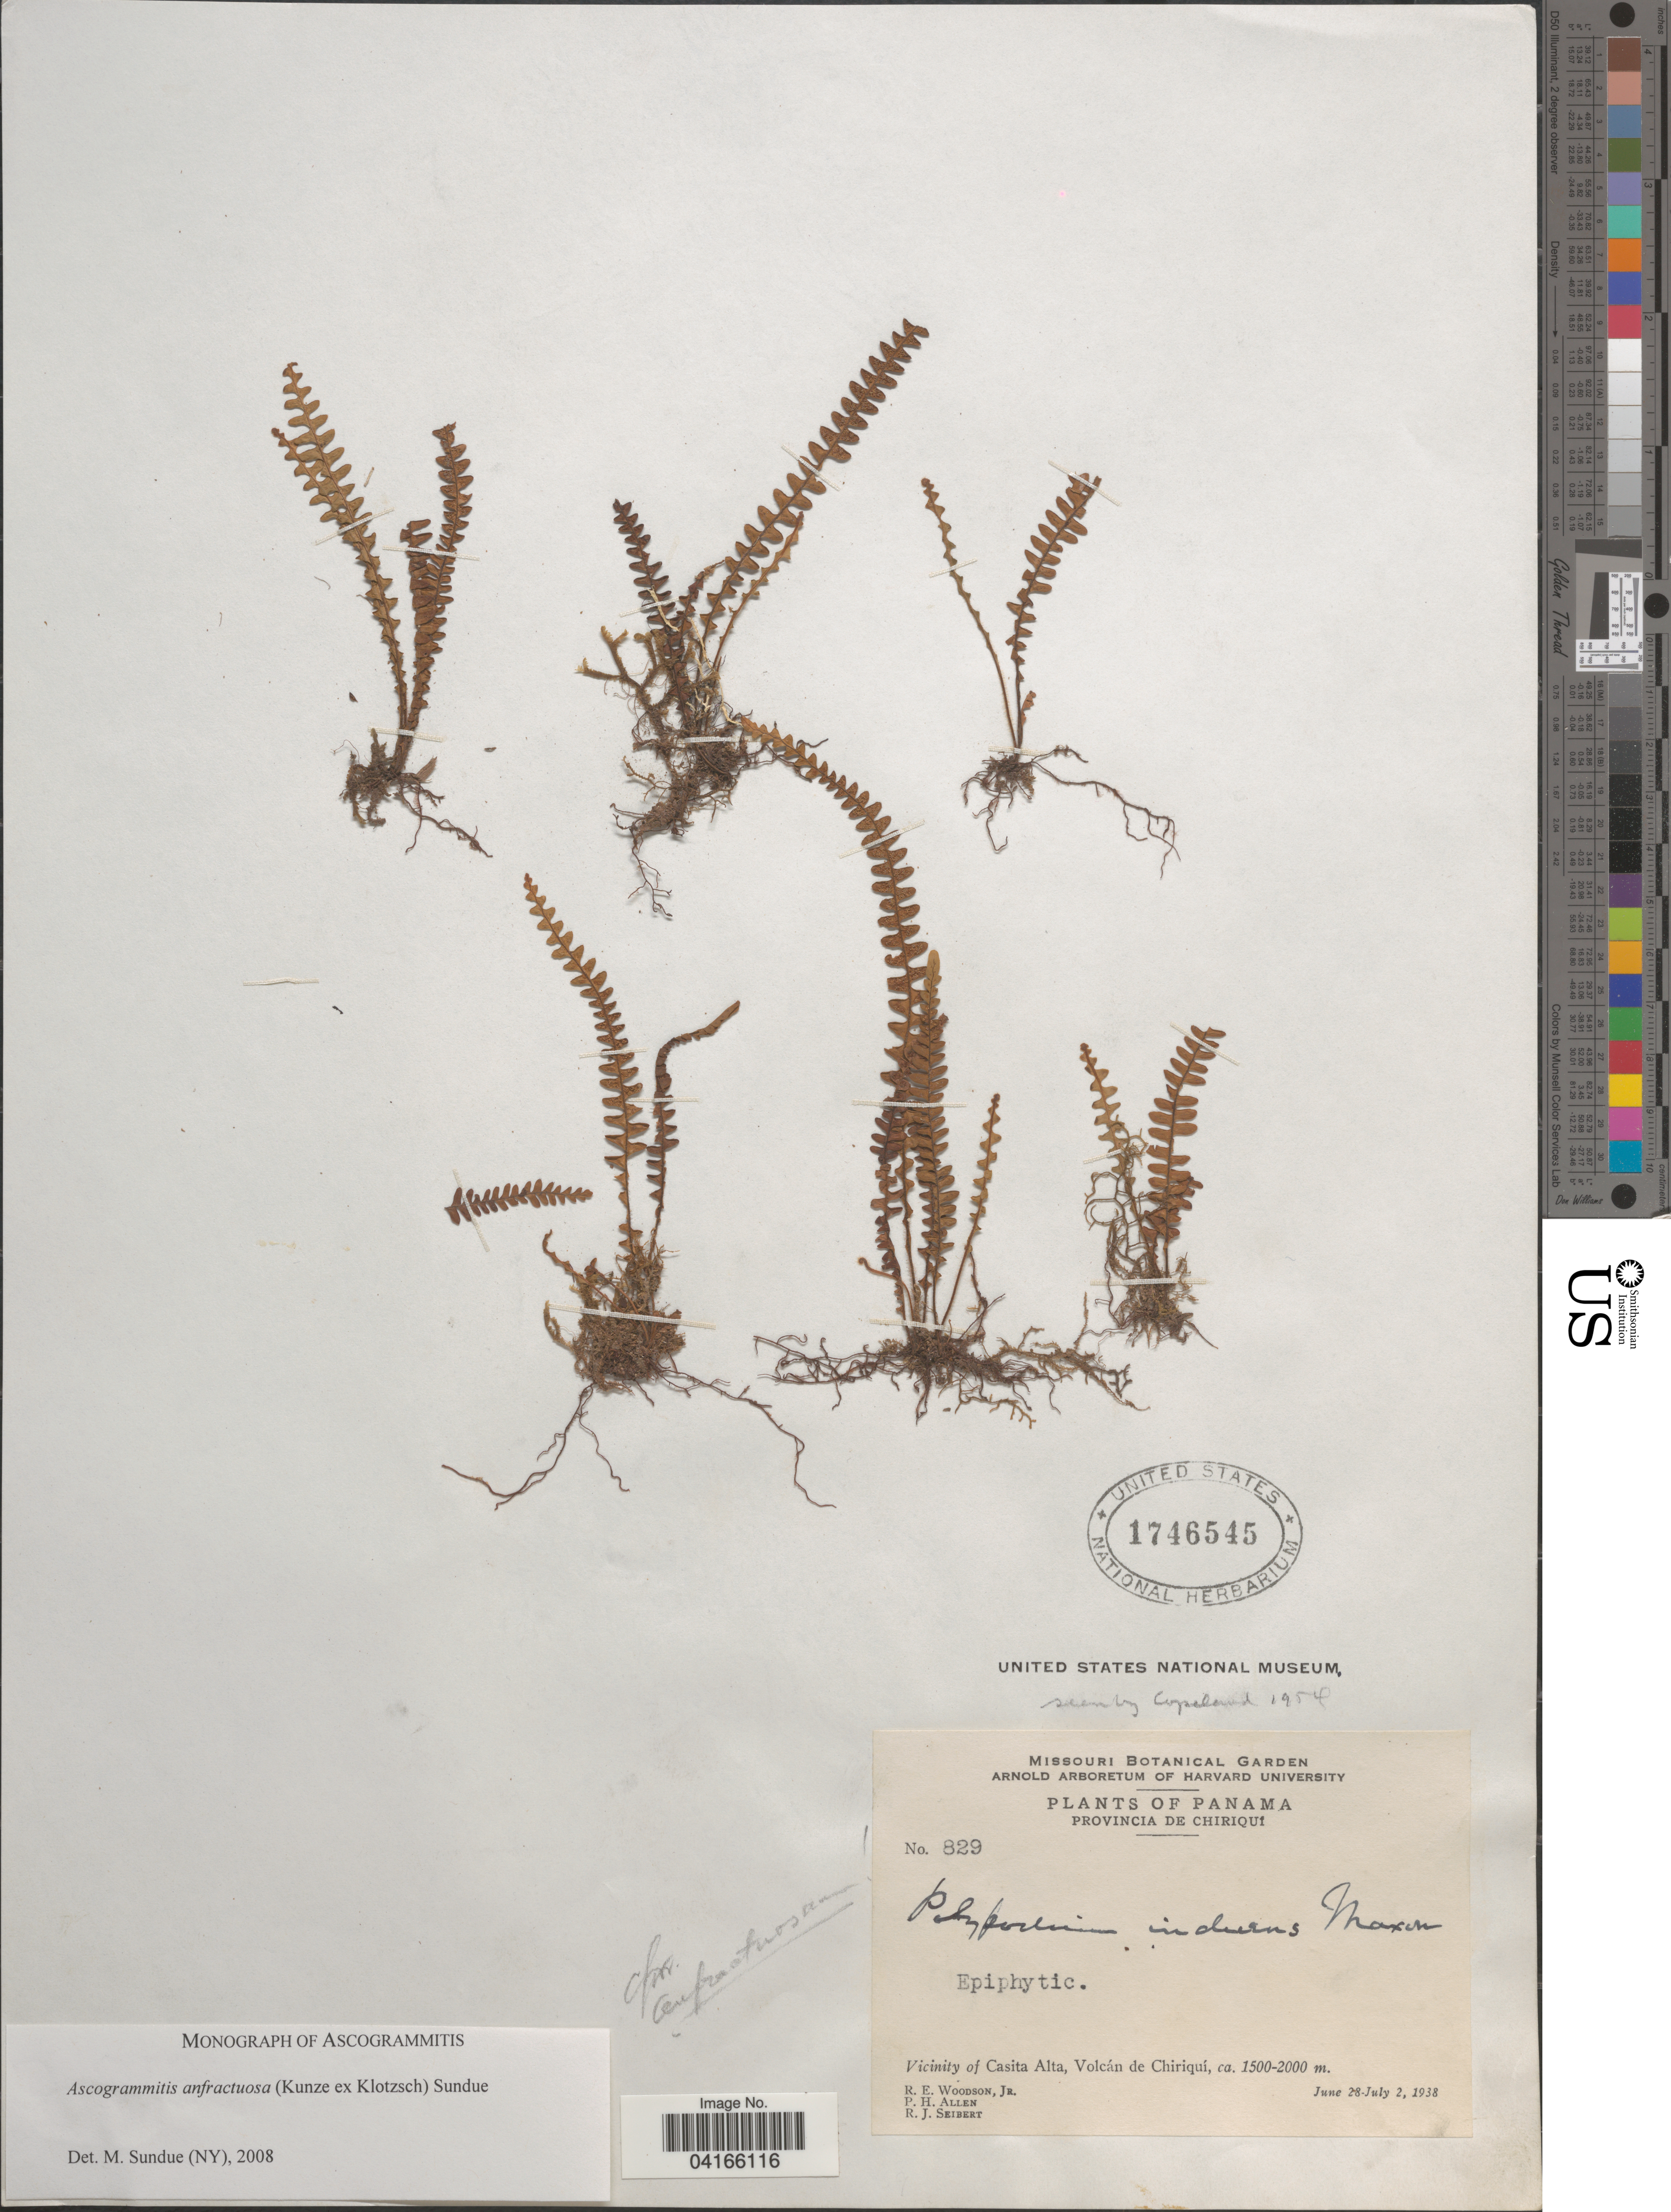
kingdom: Plantae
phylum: Tracheophyta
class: Polypodiopsida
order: Polypodiales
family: Polypodiaceae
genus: Ascogrammitis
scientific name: Ascogrammitis anfractuosa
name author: (Kunze ex Klotzsch) Sundue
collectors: R. E. Woodson, P. H. Allen & R. J. Seibert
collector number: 829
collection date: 1938-06-28/1938-07-02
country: Panama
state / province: Chiriqui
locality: Vicinity of Casita Ana, Volcán de Chiriquí.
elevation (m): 1500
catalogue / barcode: US 1746545